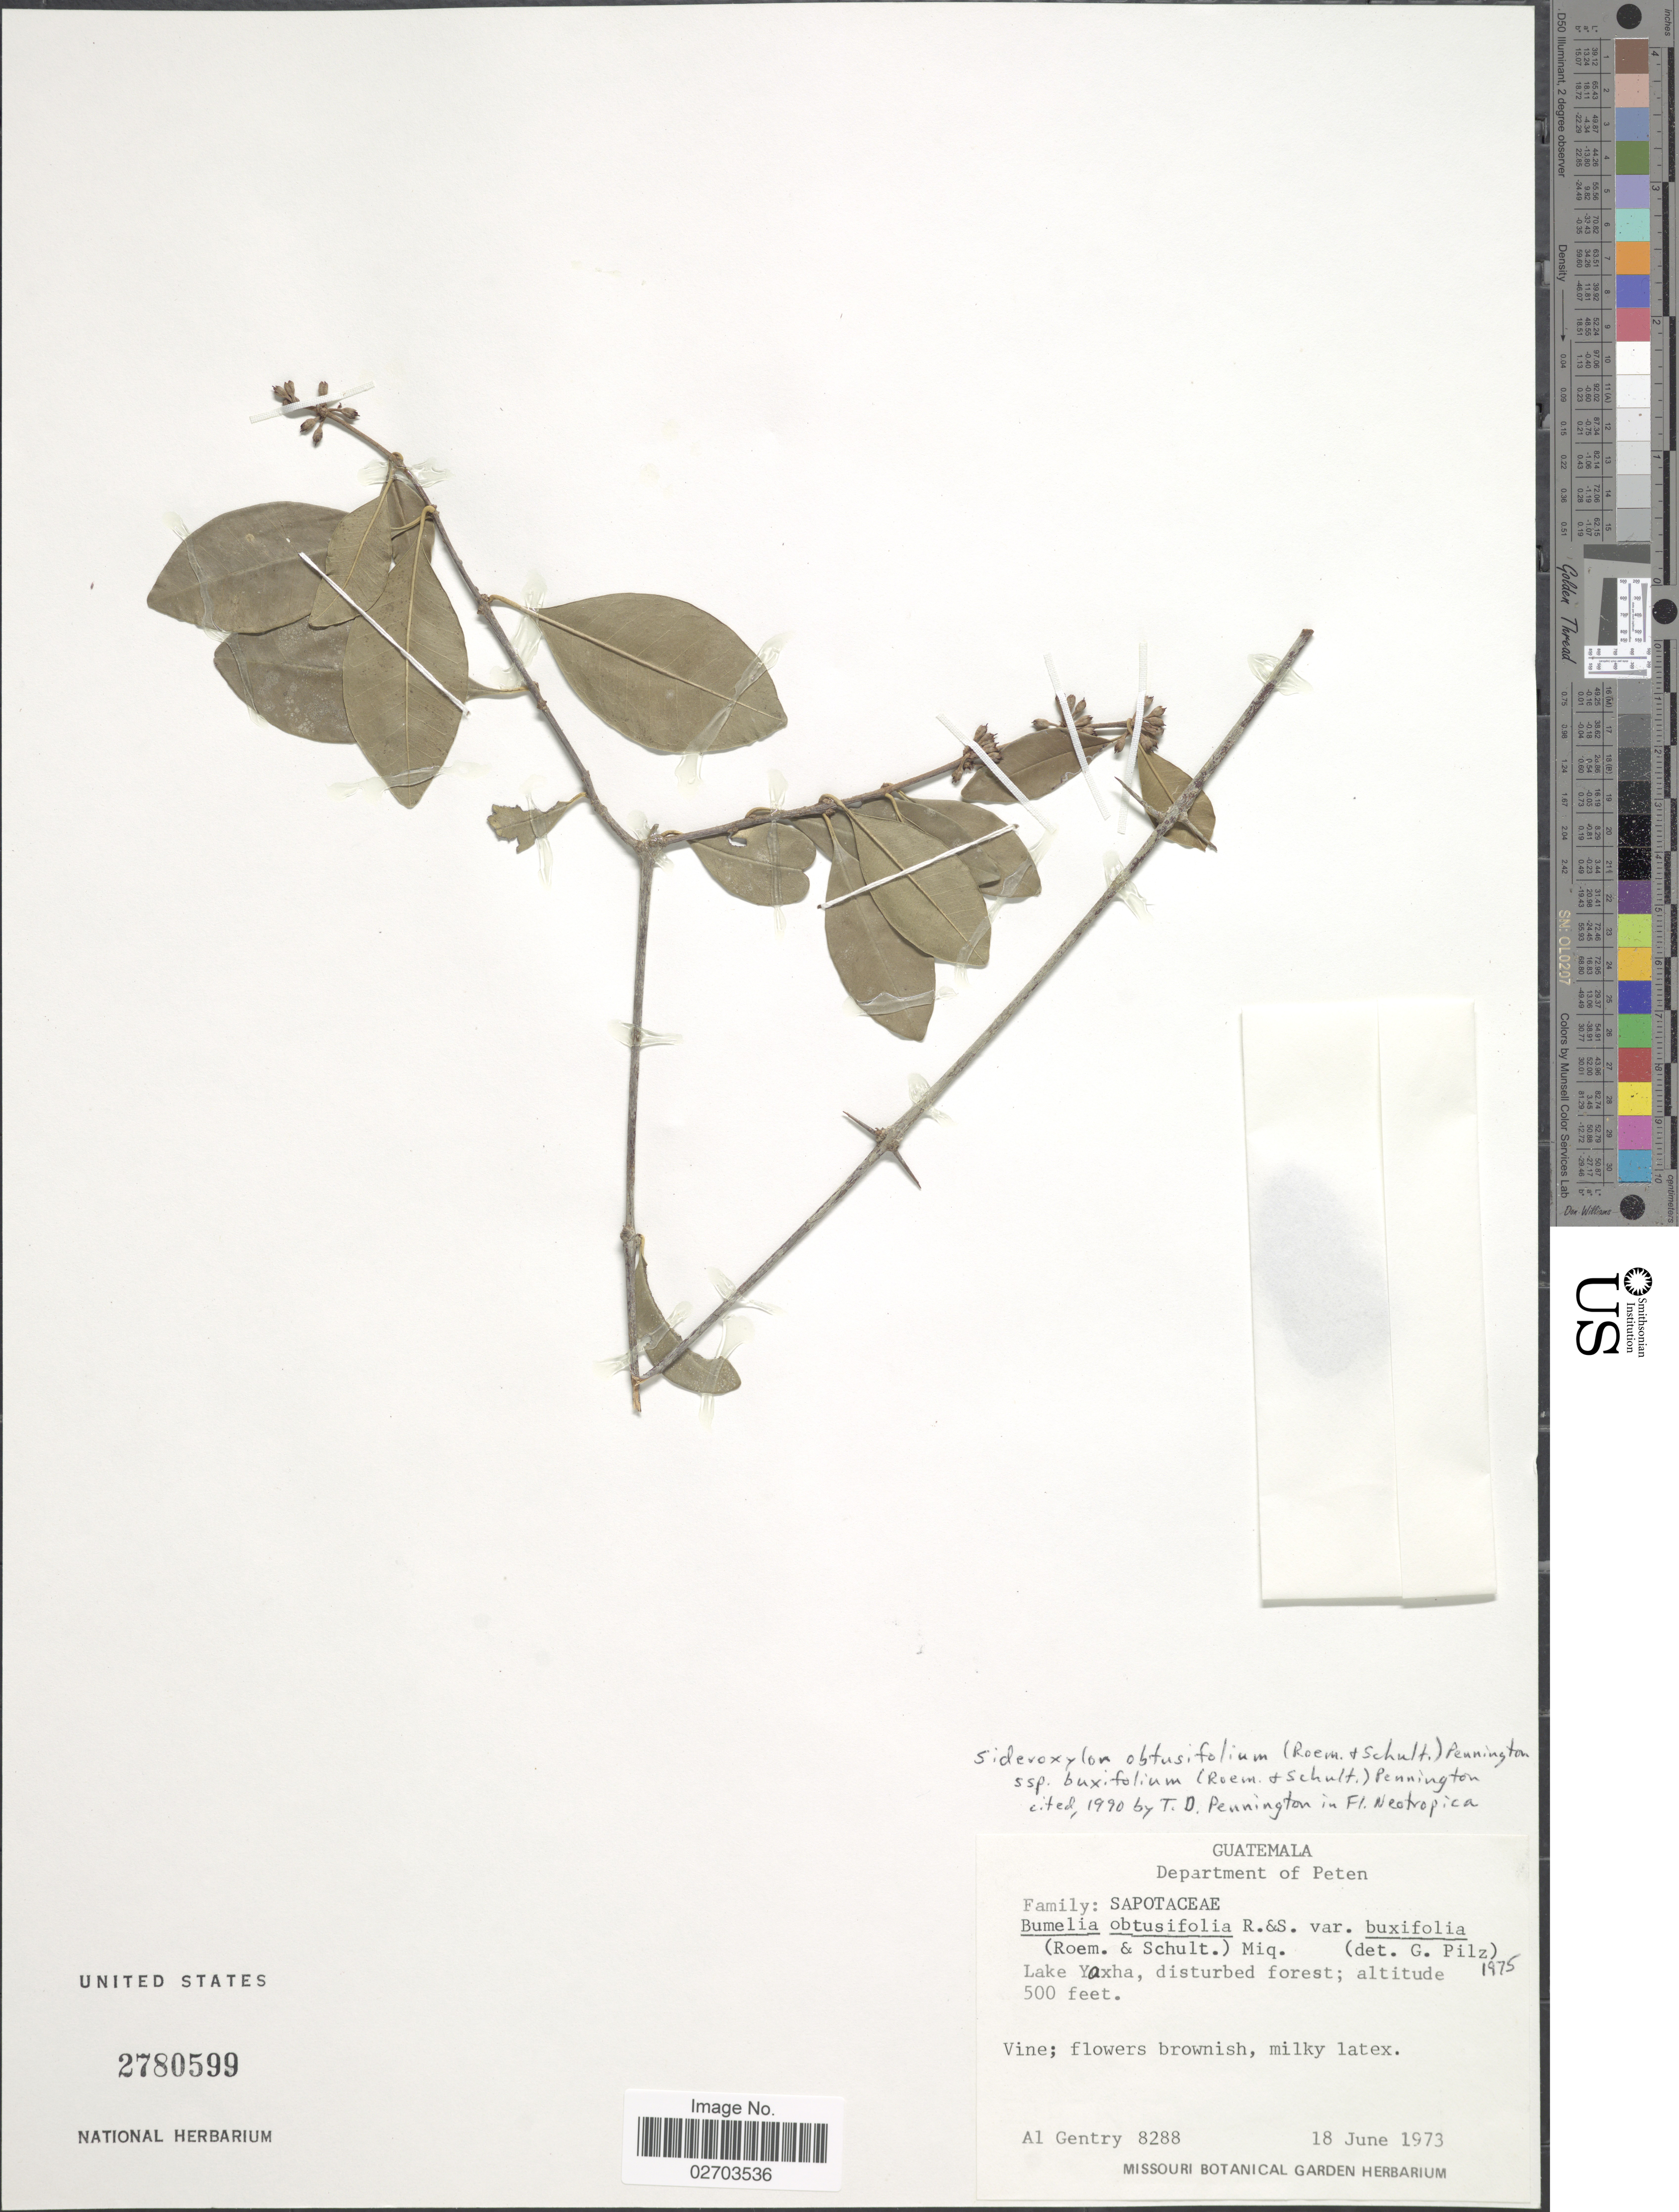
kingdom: Plantae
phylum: Tracheophyta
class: Magnoliopsida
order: Ericales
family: Sapotaceae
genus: Sideroxylon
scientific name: Sideroxylon obtusifolium subsp. buxifolium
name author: (Roem. & Schult.) T.D. Penn.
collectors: A. H. Gentry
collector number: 8288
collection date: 1973-06-18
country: Guatemala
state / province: El Petén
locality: Lake Yoxha, disturbed forest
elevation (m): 152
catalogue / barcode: US 2780599